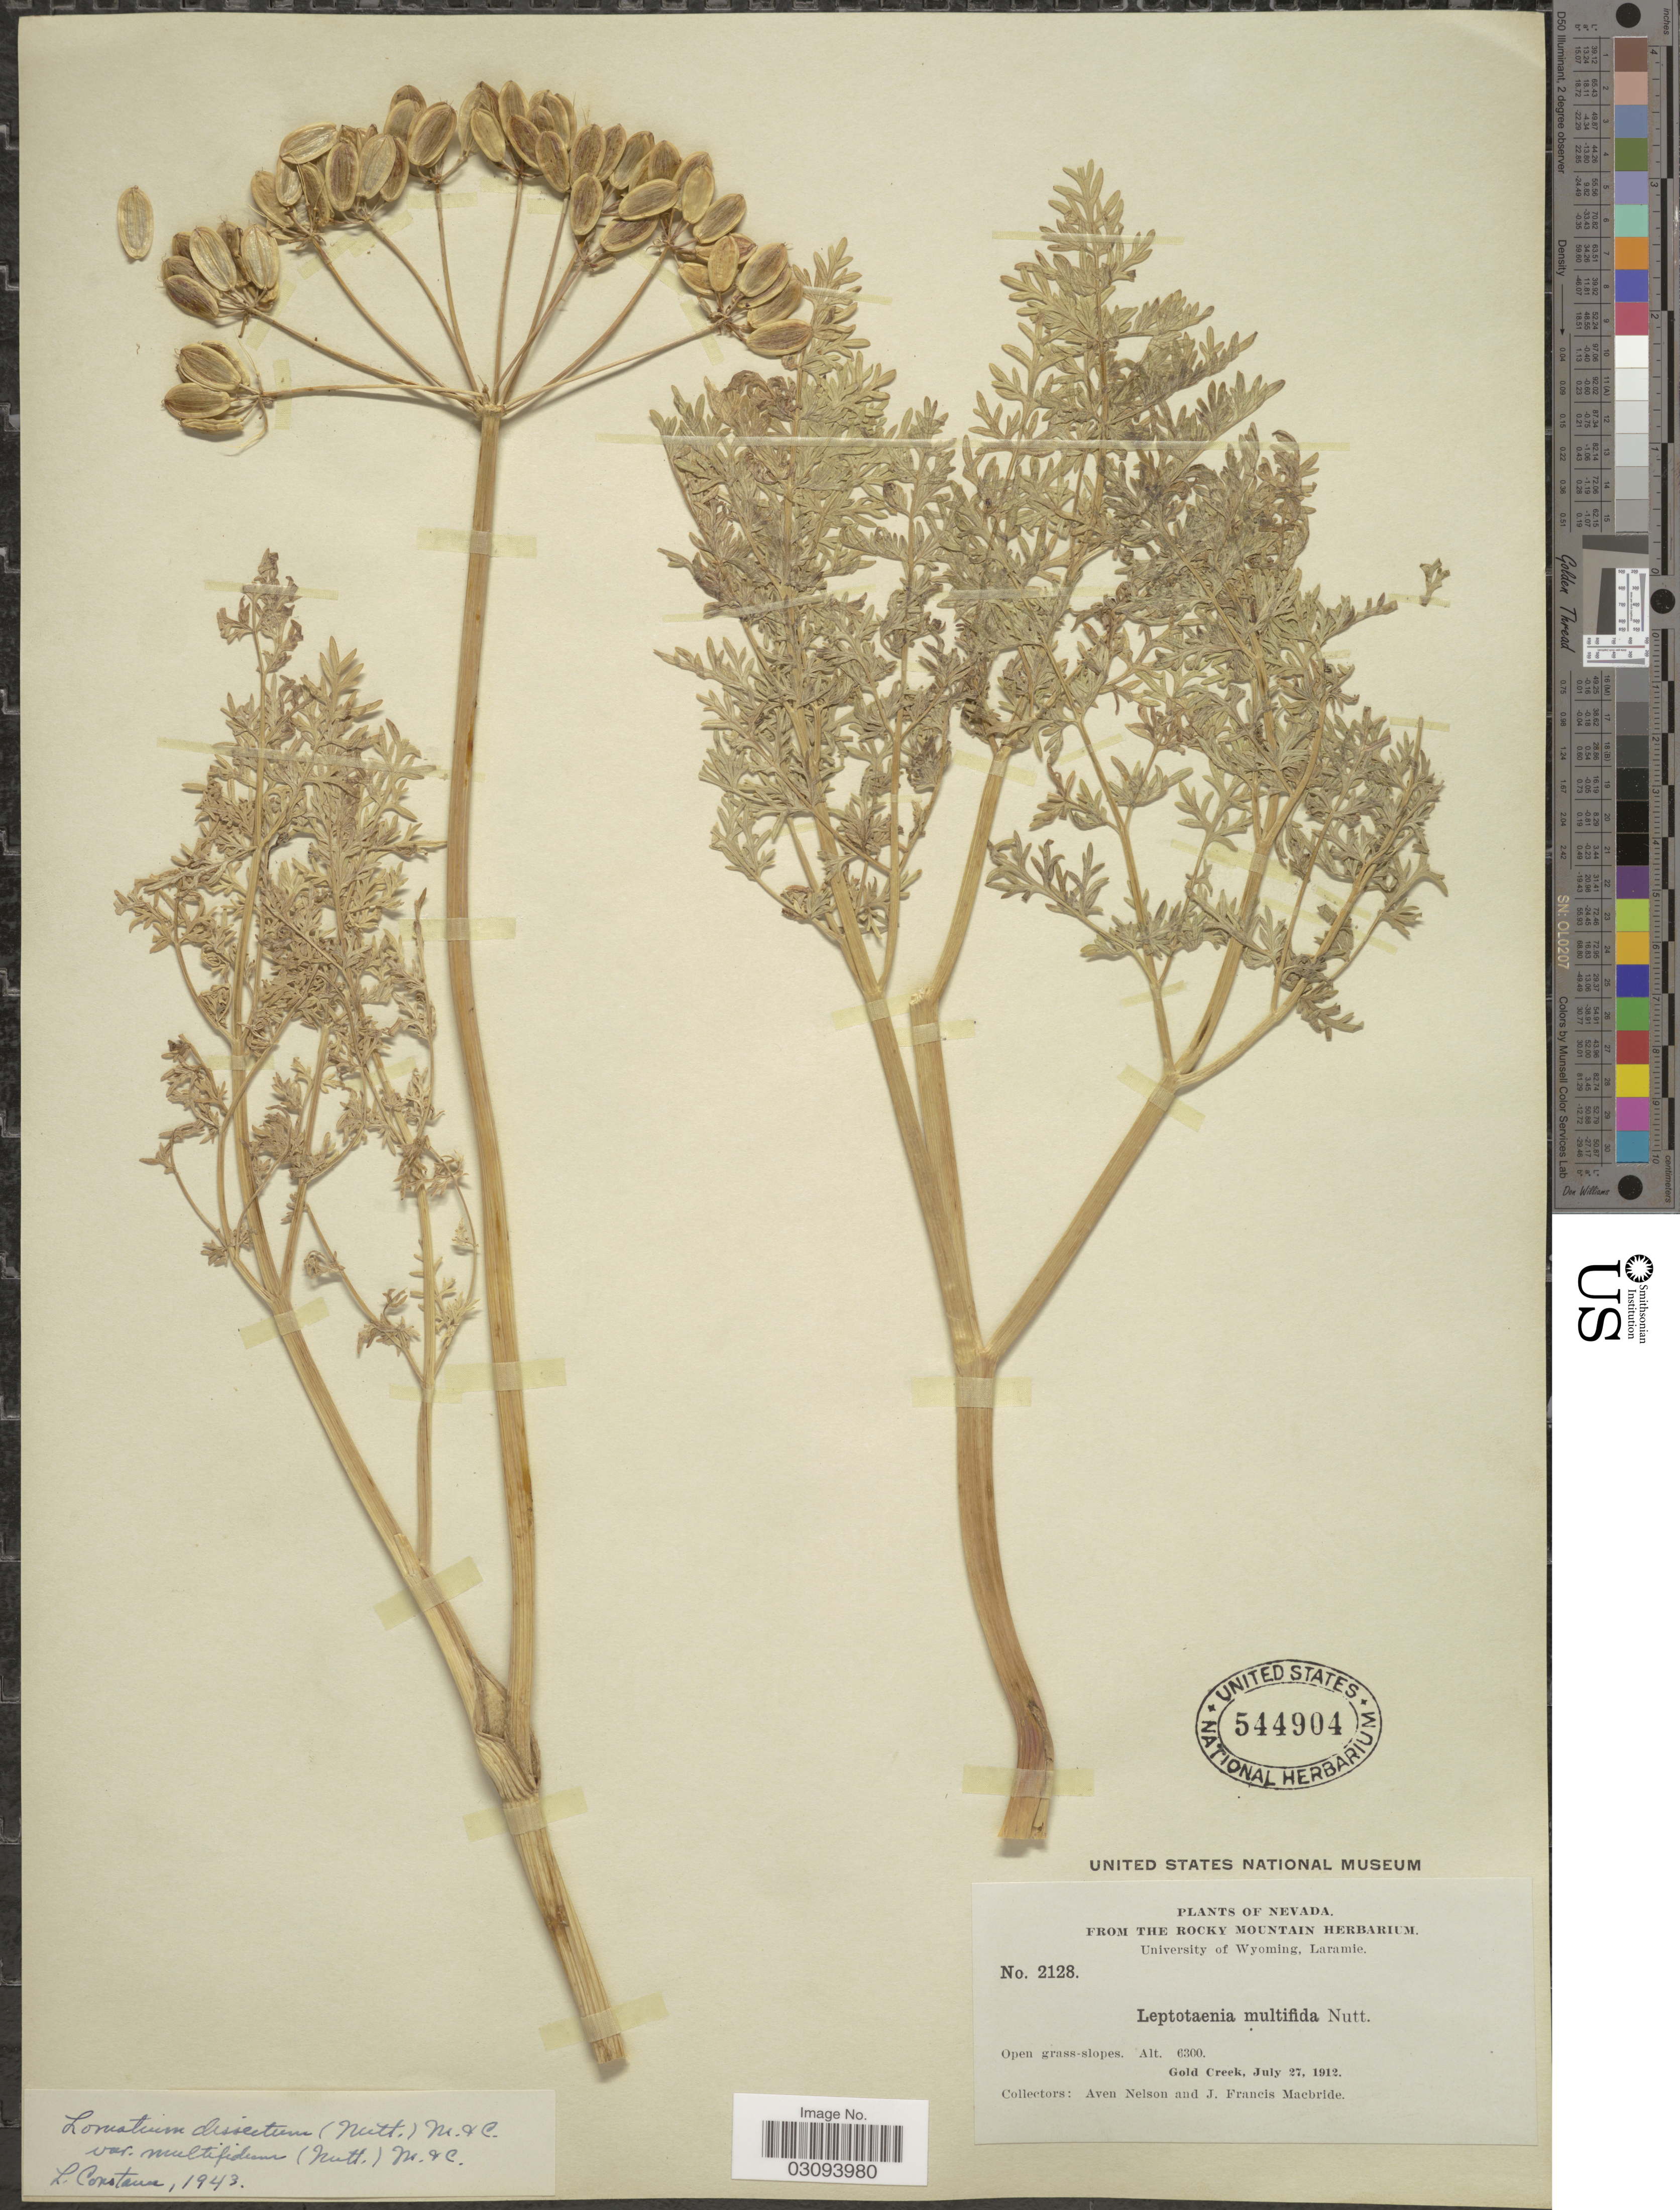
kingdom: Plantae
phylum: Tracheophyta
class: Magnoliopsida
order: Apiales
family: Apiaceae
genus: Lomatium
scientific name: Lomatium dissectum var. multifidum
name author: (Nutt.) Mathias & Constance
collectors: A. Nelson & J. F. Macbride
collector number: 2128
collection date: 1912-07-27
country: United States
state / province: Nevada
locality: Gold Creek.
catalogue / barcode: US 544904